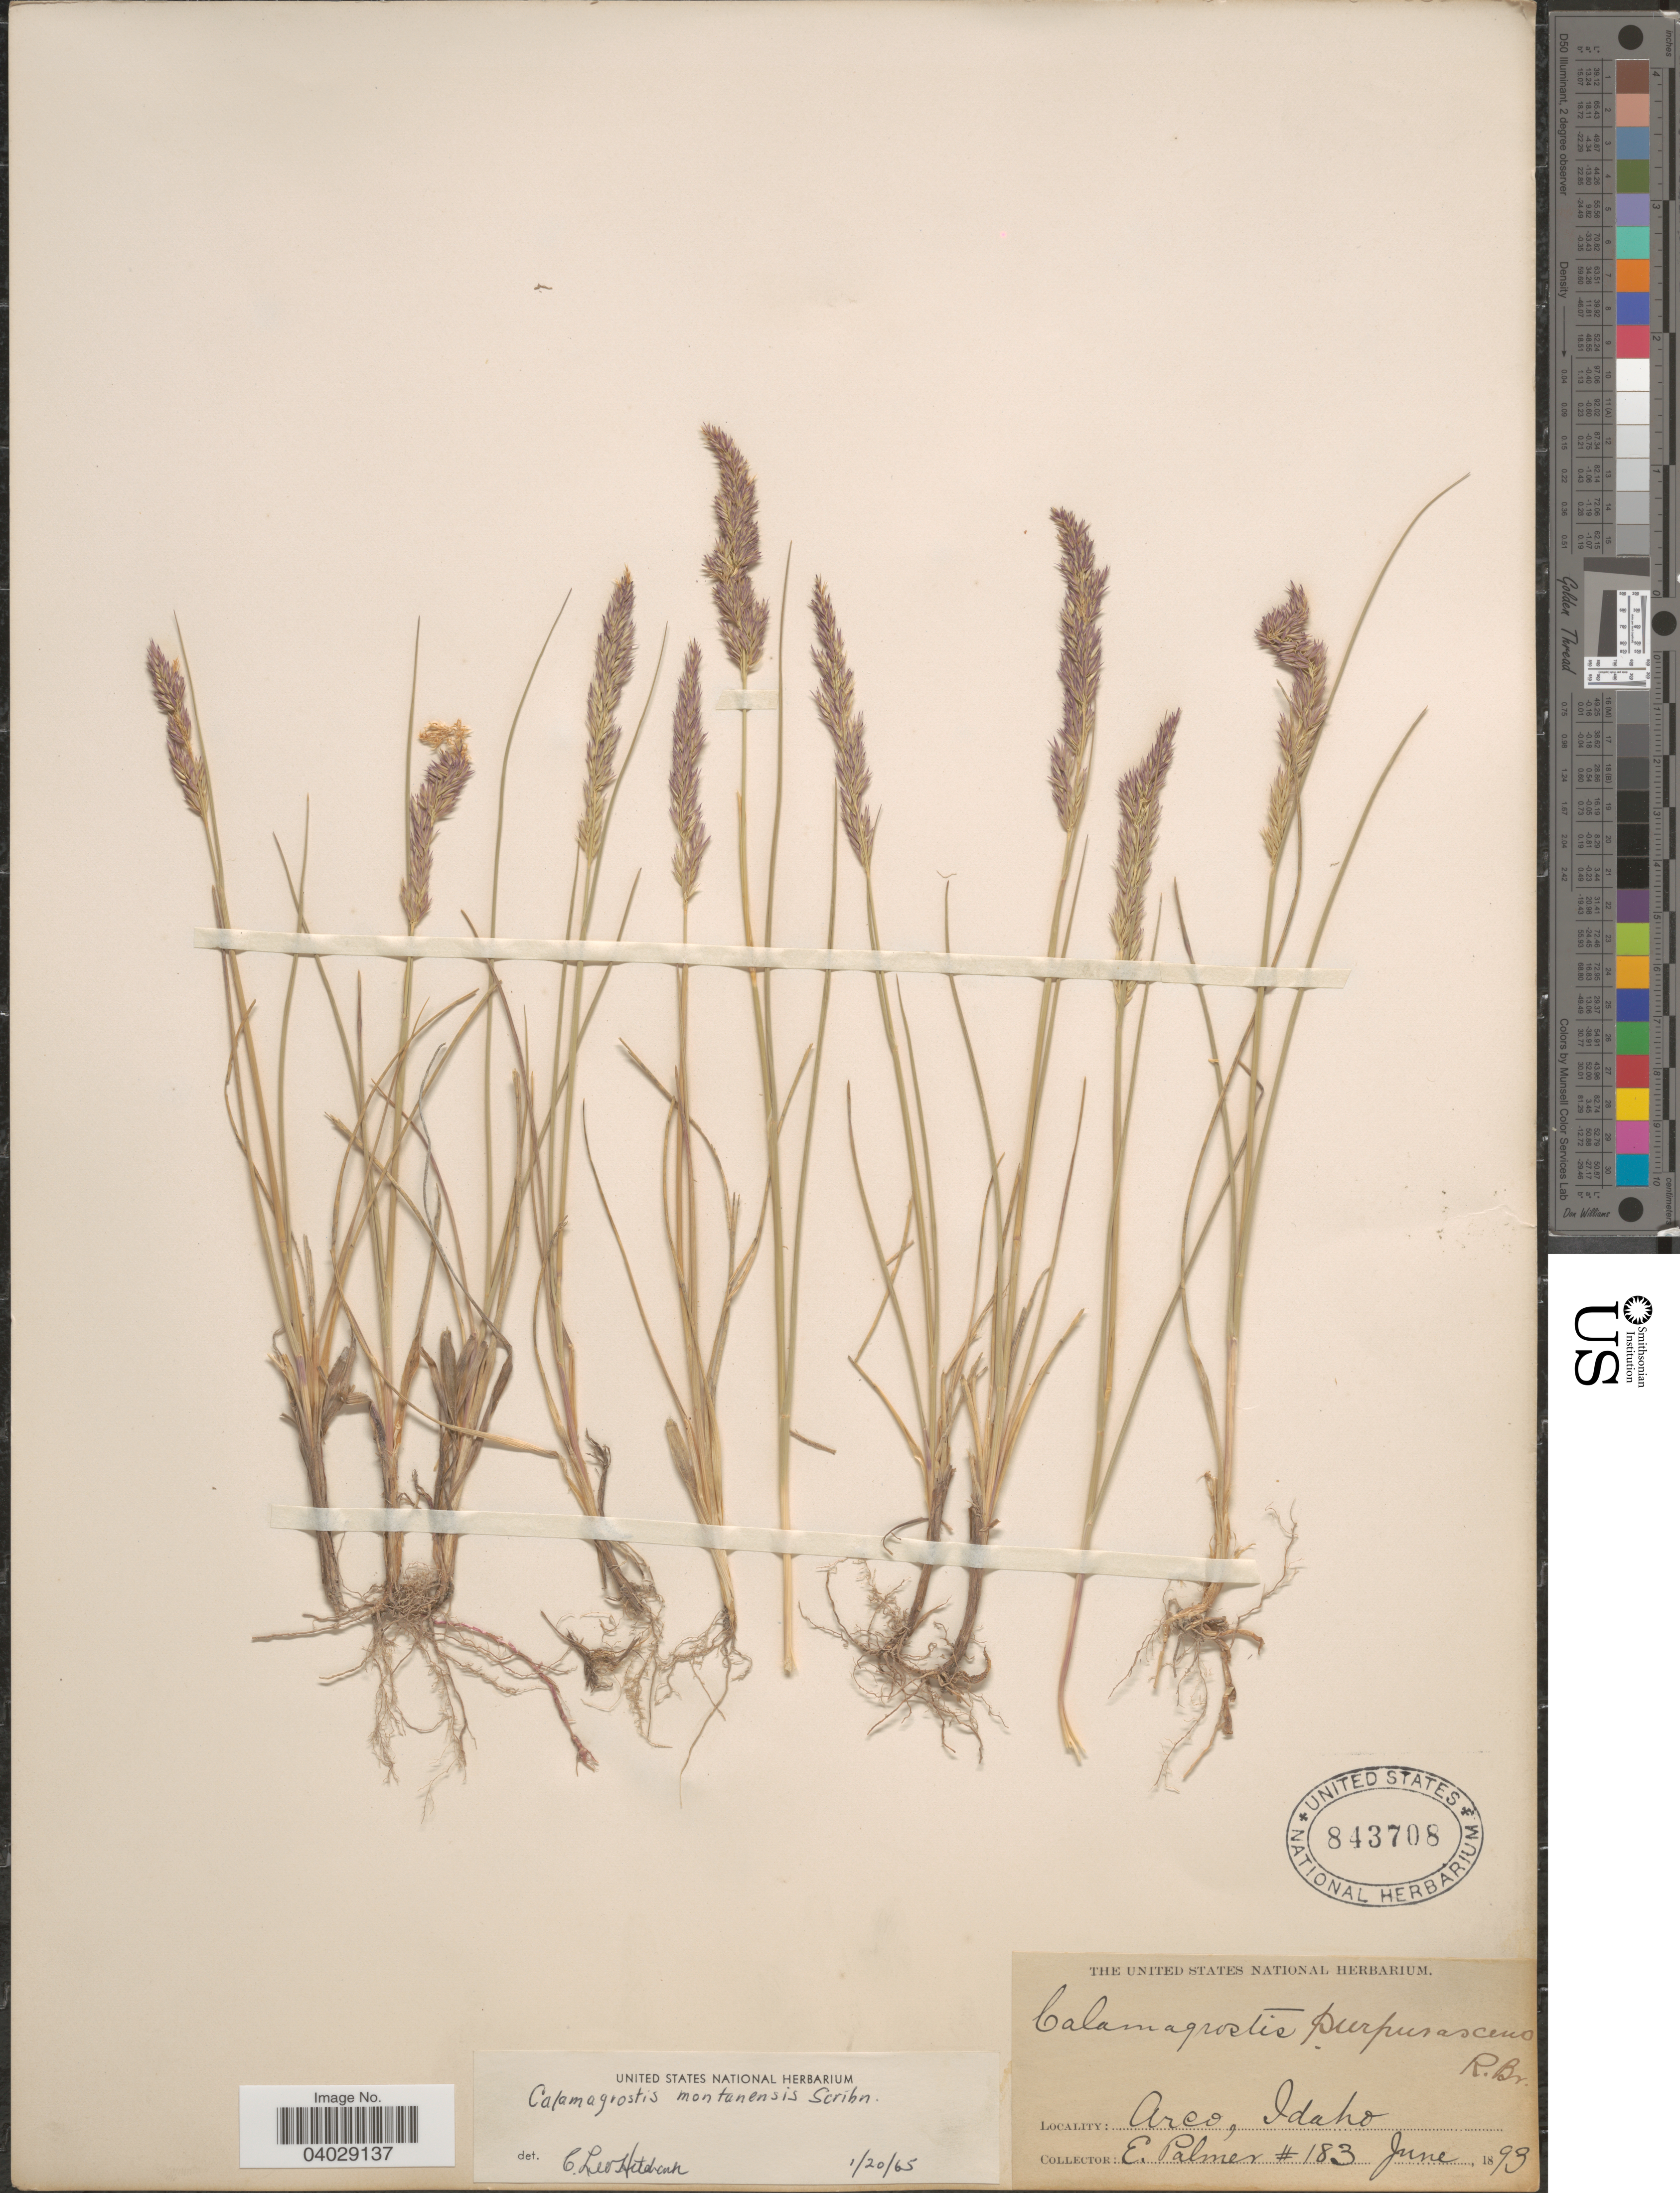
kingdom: Plantae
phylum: Tracheophyta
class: Liliopsida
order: Poales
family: Poaceae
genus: Calamagrostis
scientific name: Calamagrostis montanensis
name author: Scribn. ex Vasey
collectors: E. Palmer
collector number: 183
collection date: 1893-06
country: United States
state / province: Idaho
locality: Arco.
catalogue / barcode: US 843708